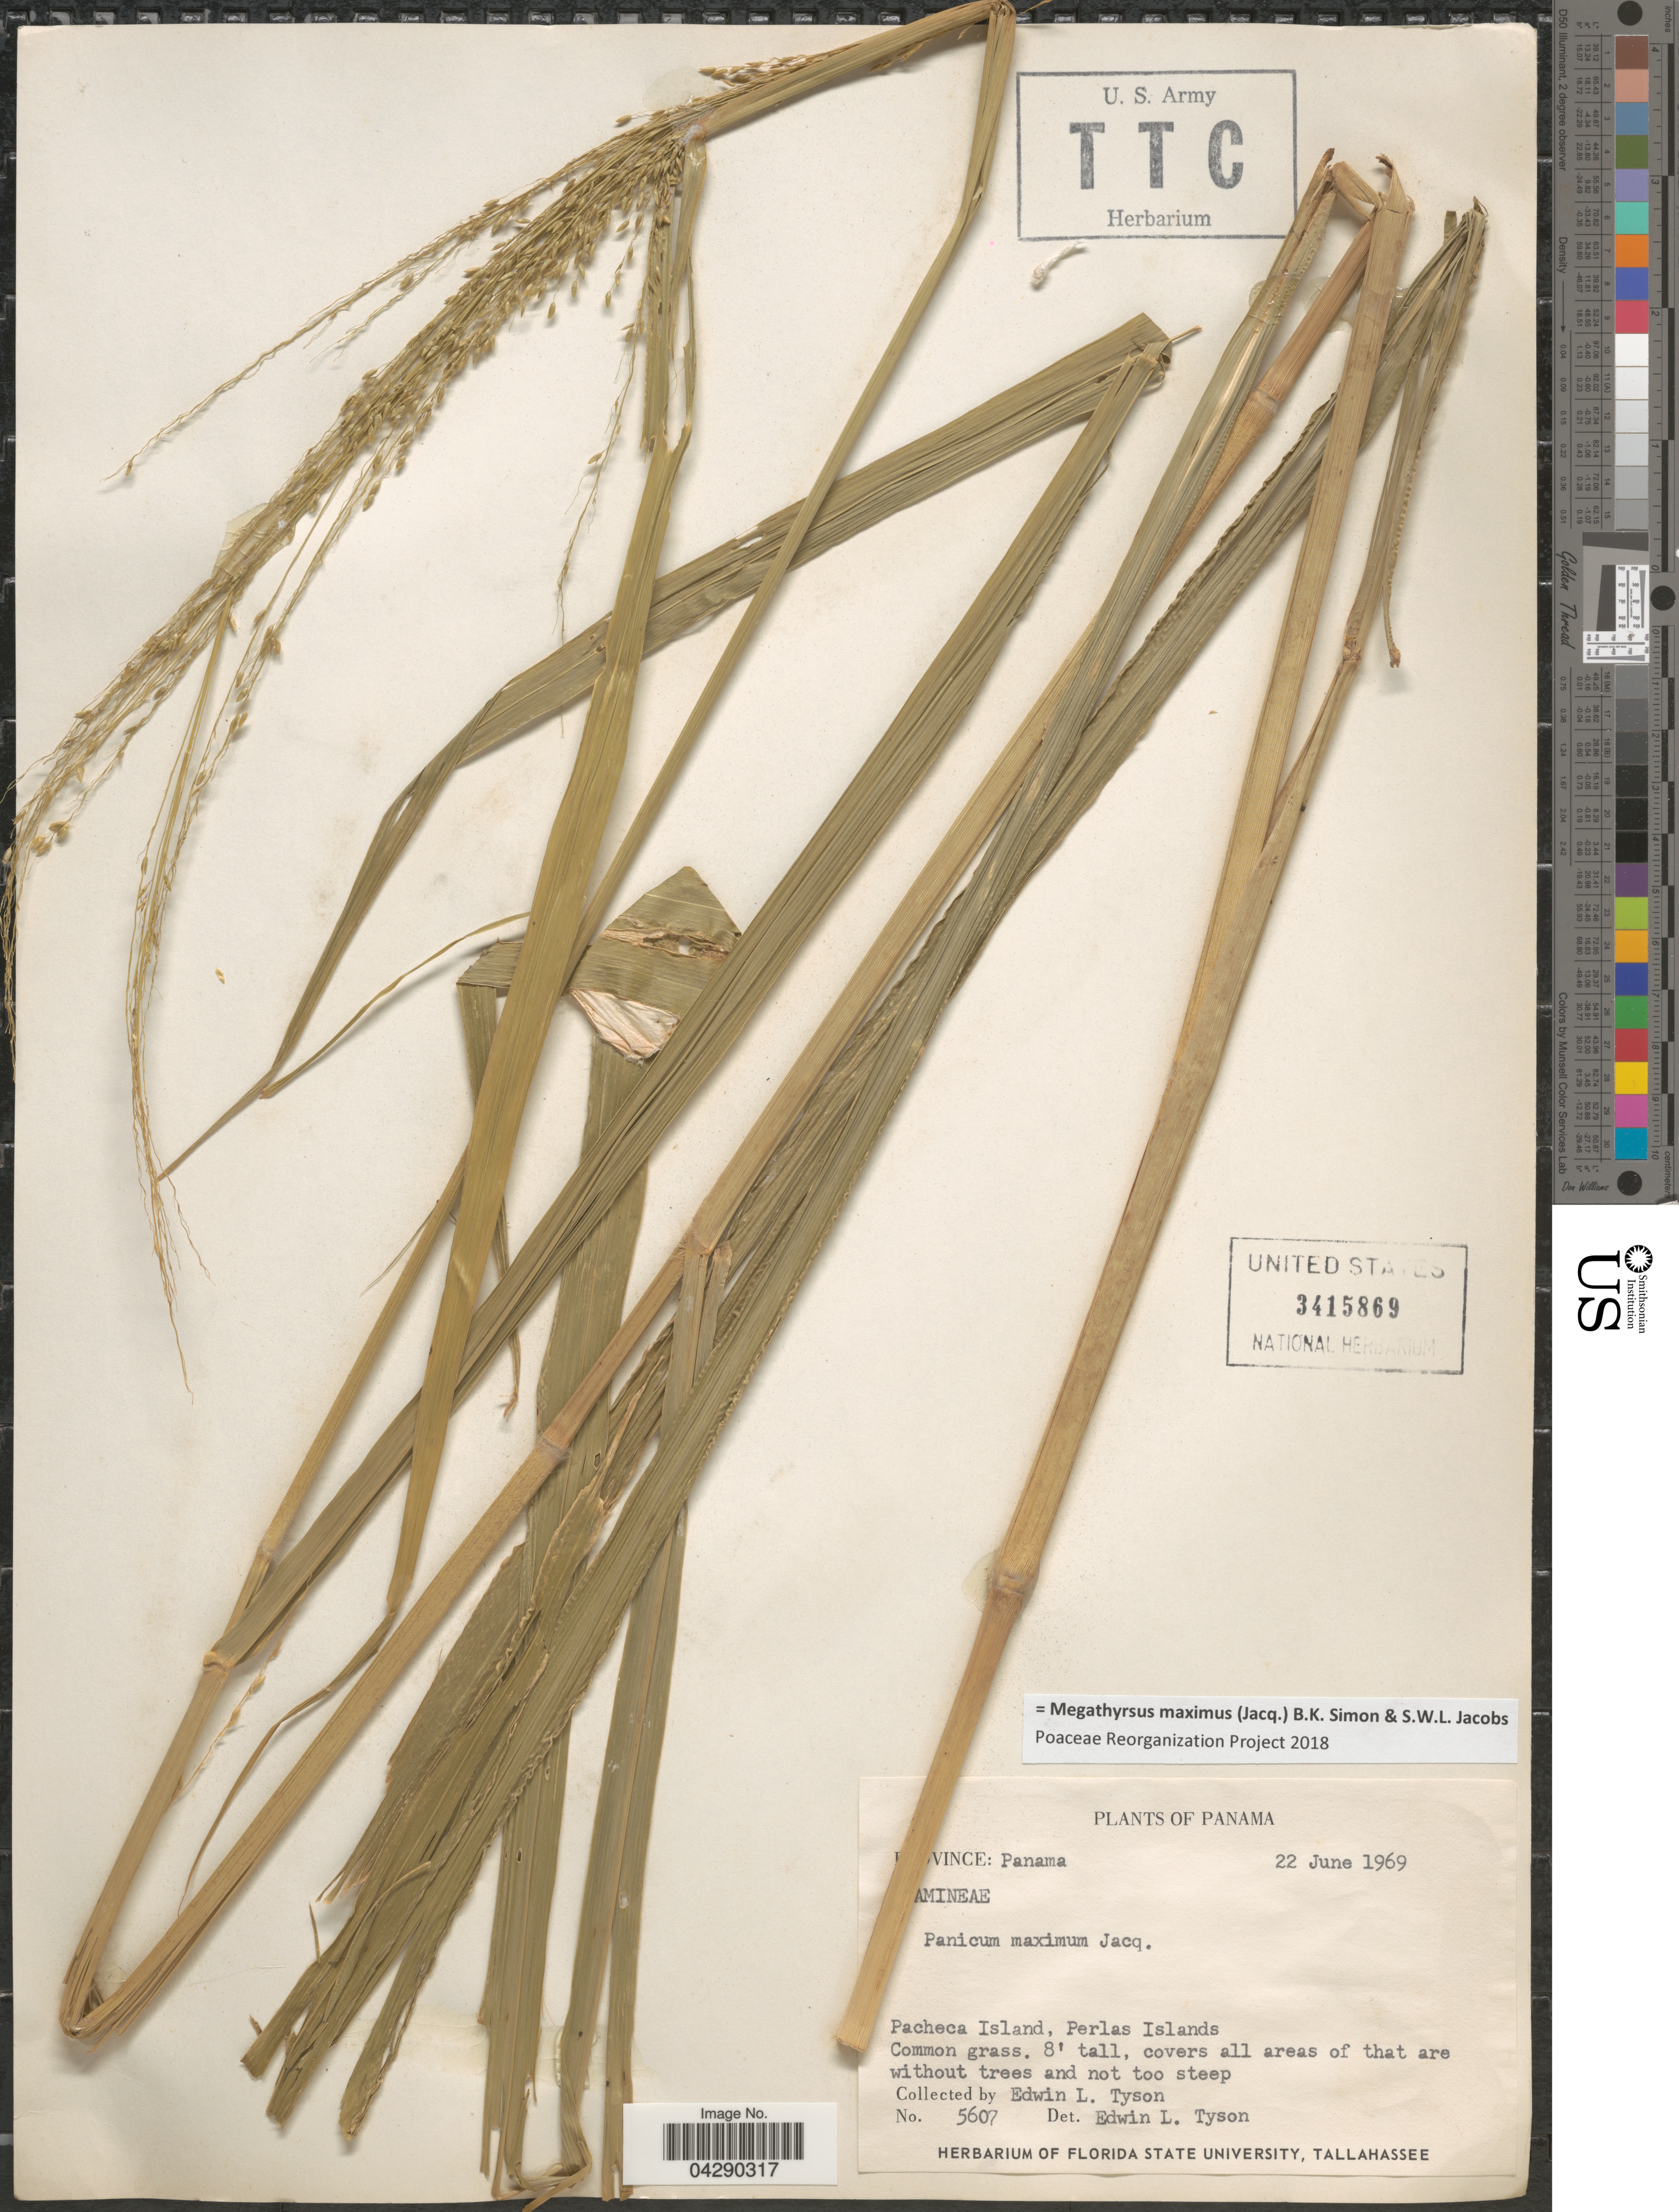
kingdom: Plantae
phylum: Tracheophyta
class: Liliopsida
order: Poales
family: Poaceae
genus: Megathyrsus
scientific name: Megathyrsus maximus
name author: (Jacq.) B.K. Simon & S.W.L. Jacobs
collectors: E. L. Tyson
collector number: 5607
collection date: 1969-06-22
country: Panama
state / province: Panamá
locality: Pacheca Island, Perlas Islands.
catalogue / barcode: US 3415869